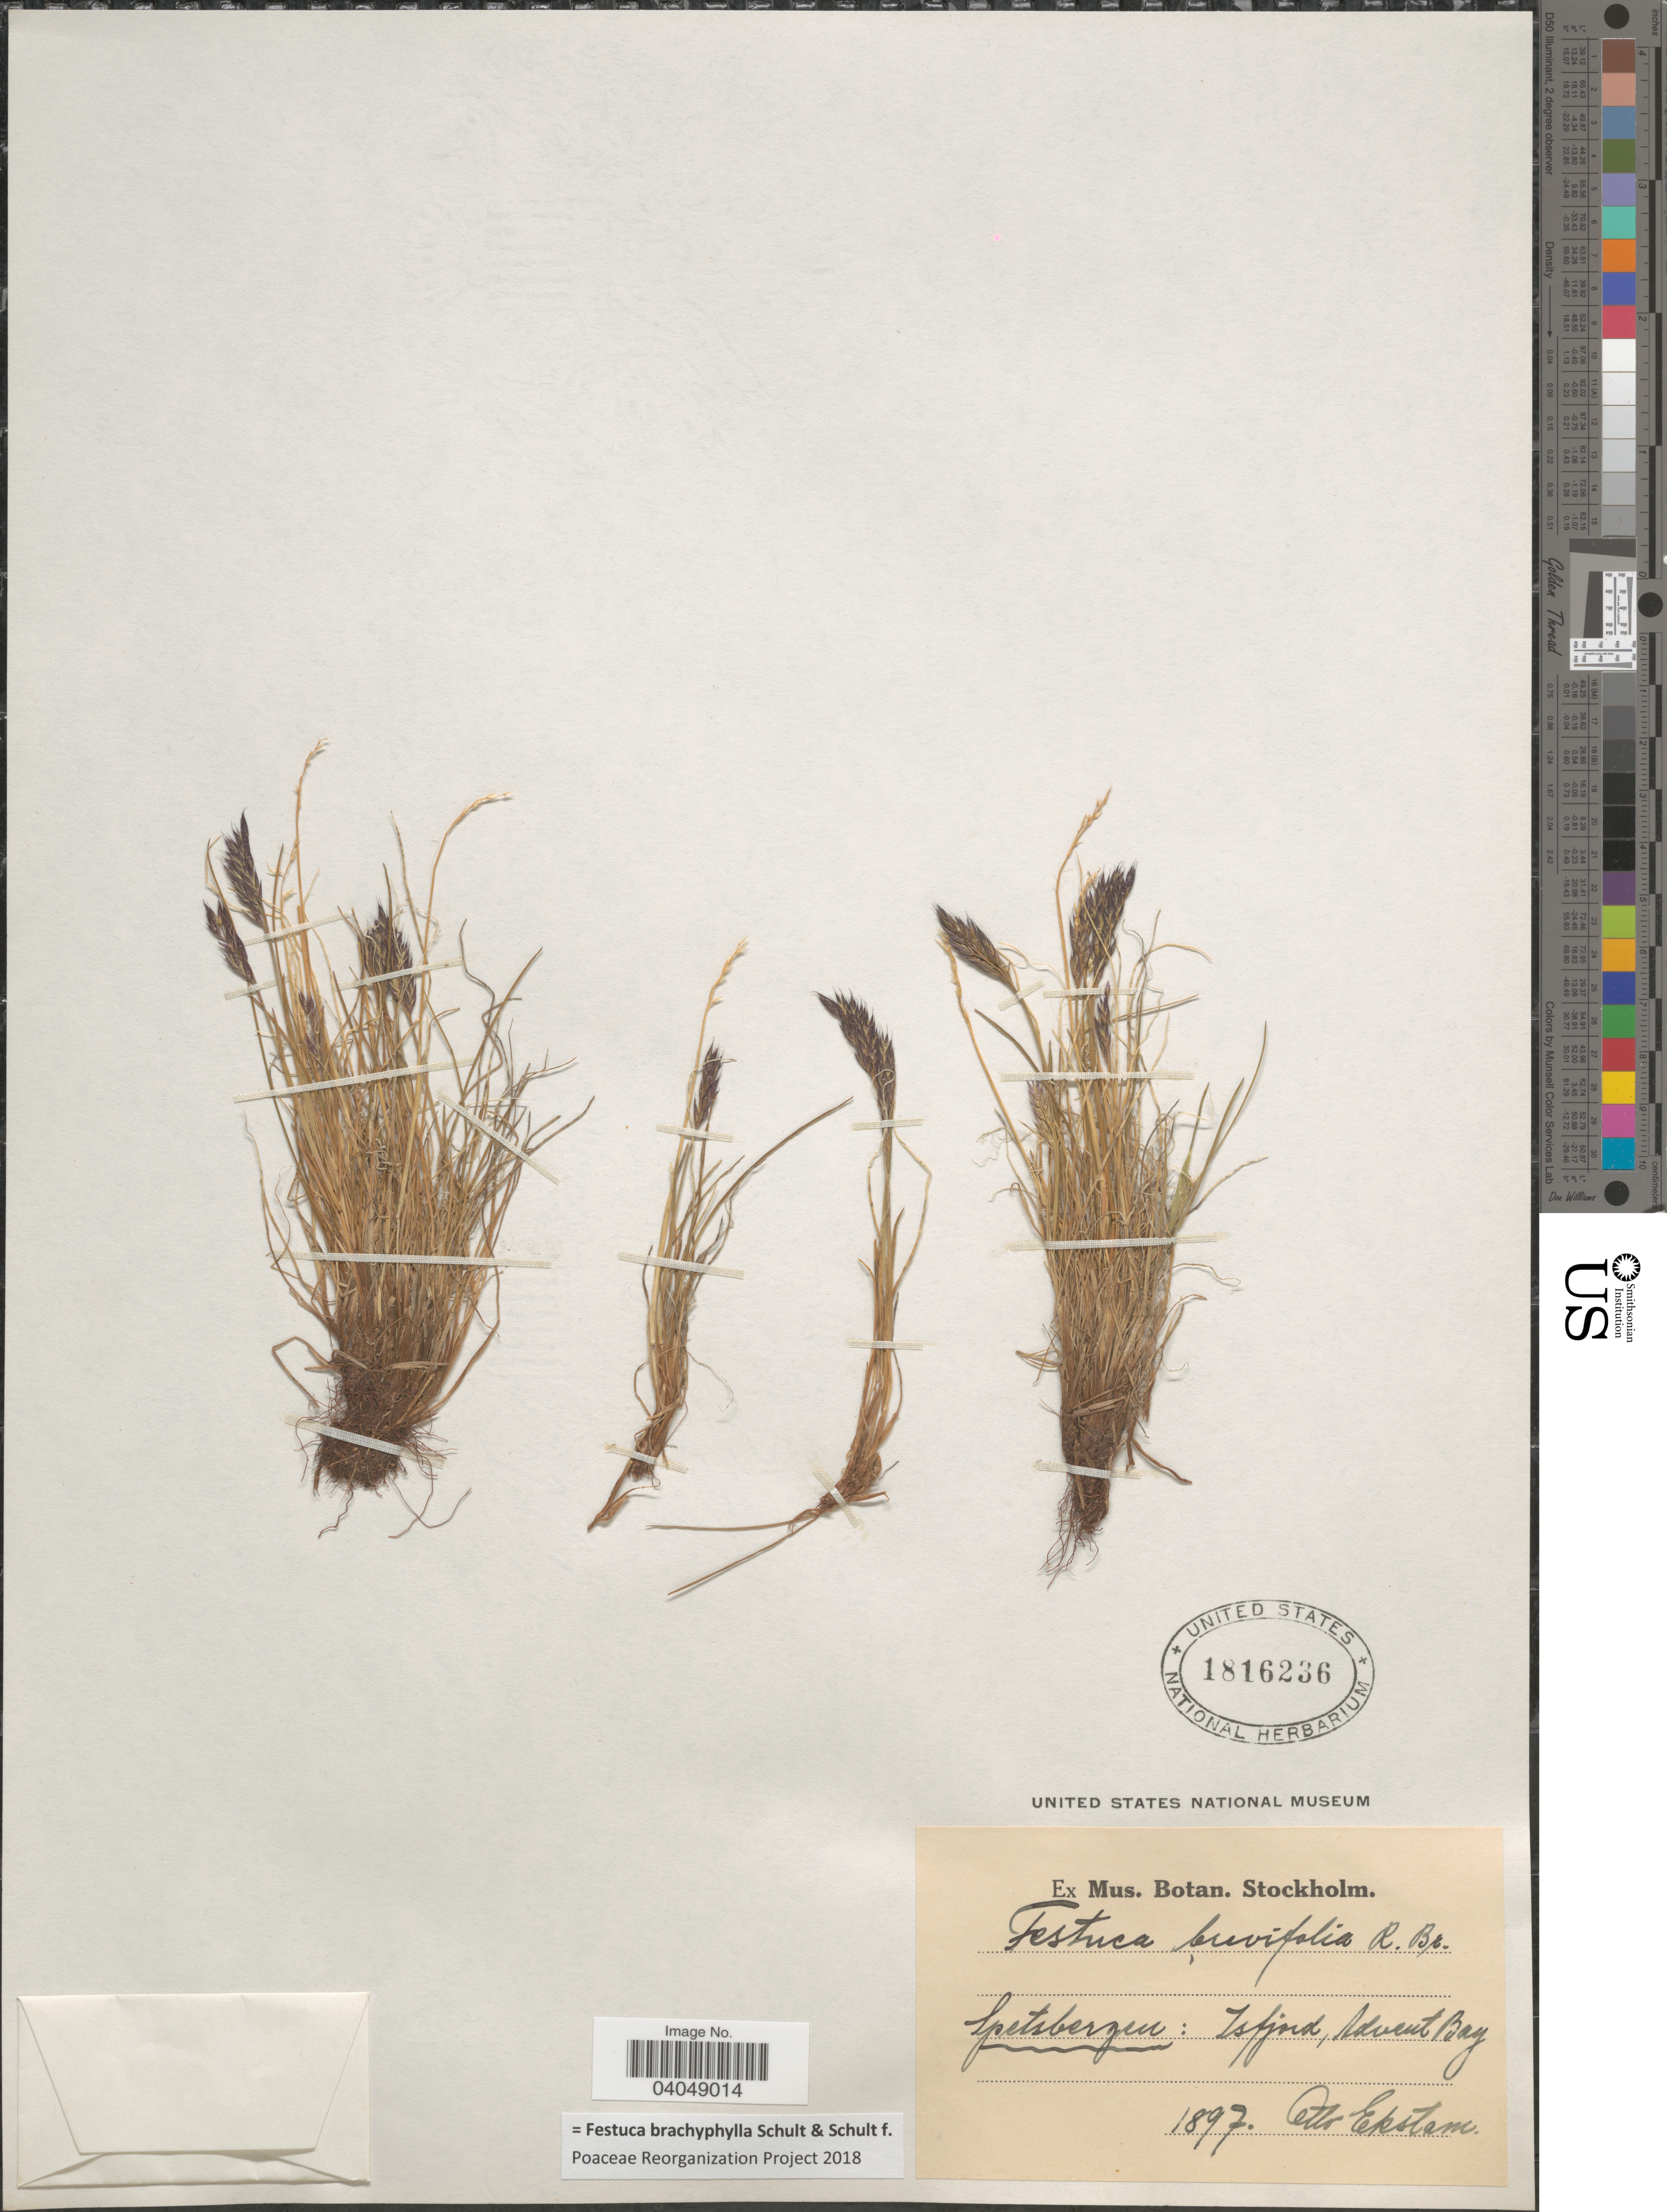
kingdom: Plantae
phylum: Tracheophyta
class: Liliopsida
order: Poales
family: Poaceae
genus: Festuca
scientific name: Festuca brachyphylla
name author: Schult. & Schult. f.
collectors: O. Ekstam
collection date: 1897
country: Norway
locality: Spetsbergen: Isfjord, Advent Bay.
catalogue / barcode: US 1816236